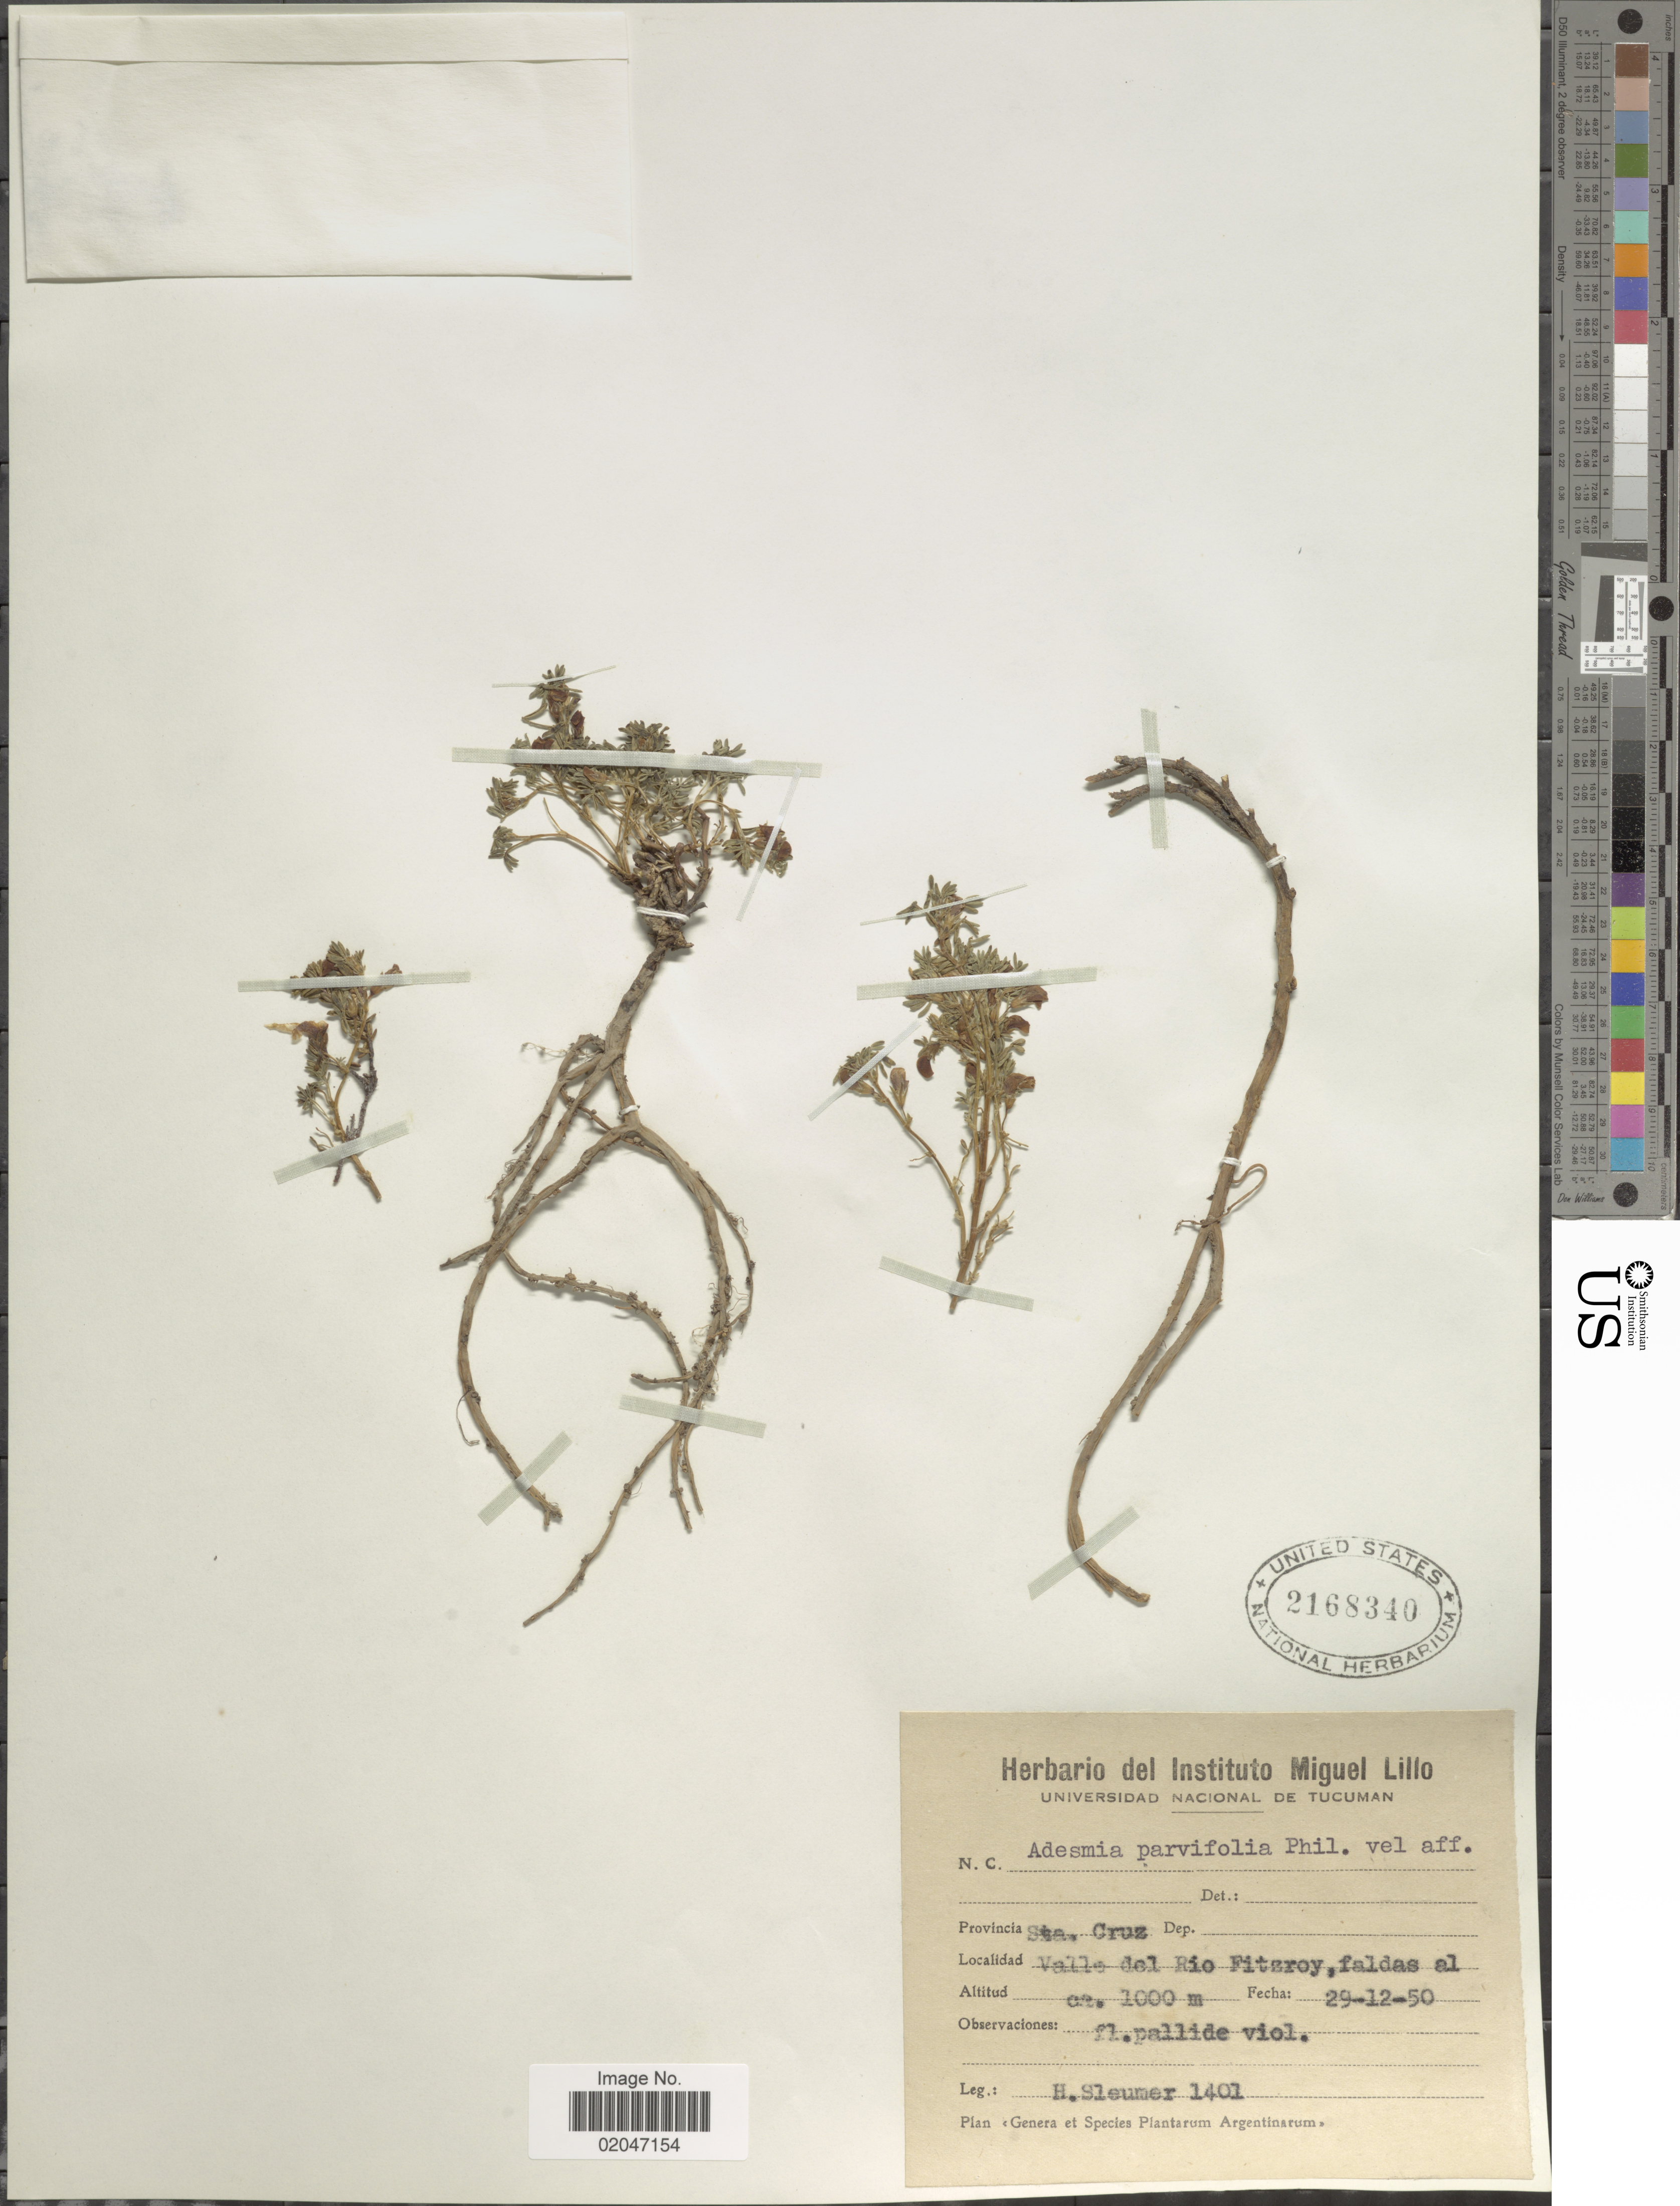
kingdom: Plantae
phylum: Tracheophyta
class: Magnoliopsida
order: Fabales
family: Fabaceae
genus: Adesmia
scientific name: Adesmia parvifolia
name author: Phil.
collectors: H. O. Sleumer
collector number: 1401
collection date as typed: Transcribed d/m/y: 29/12/50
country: Argentina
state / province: Santa Cruz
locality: Valle del Rio Fitzroy, faldas al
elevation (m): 1000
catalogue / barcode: US 2168340